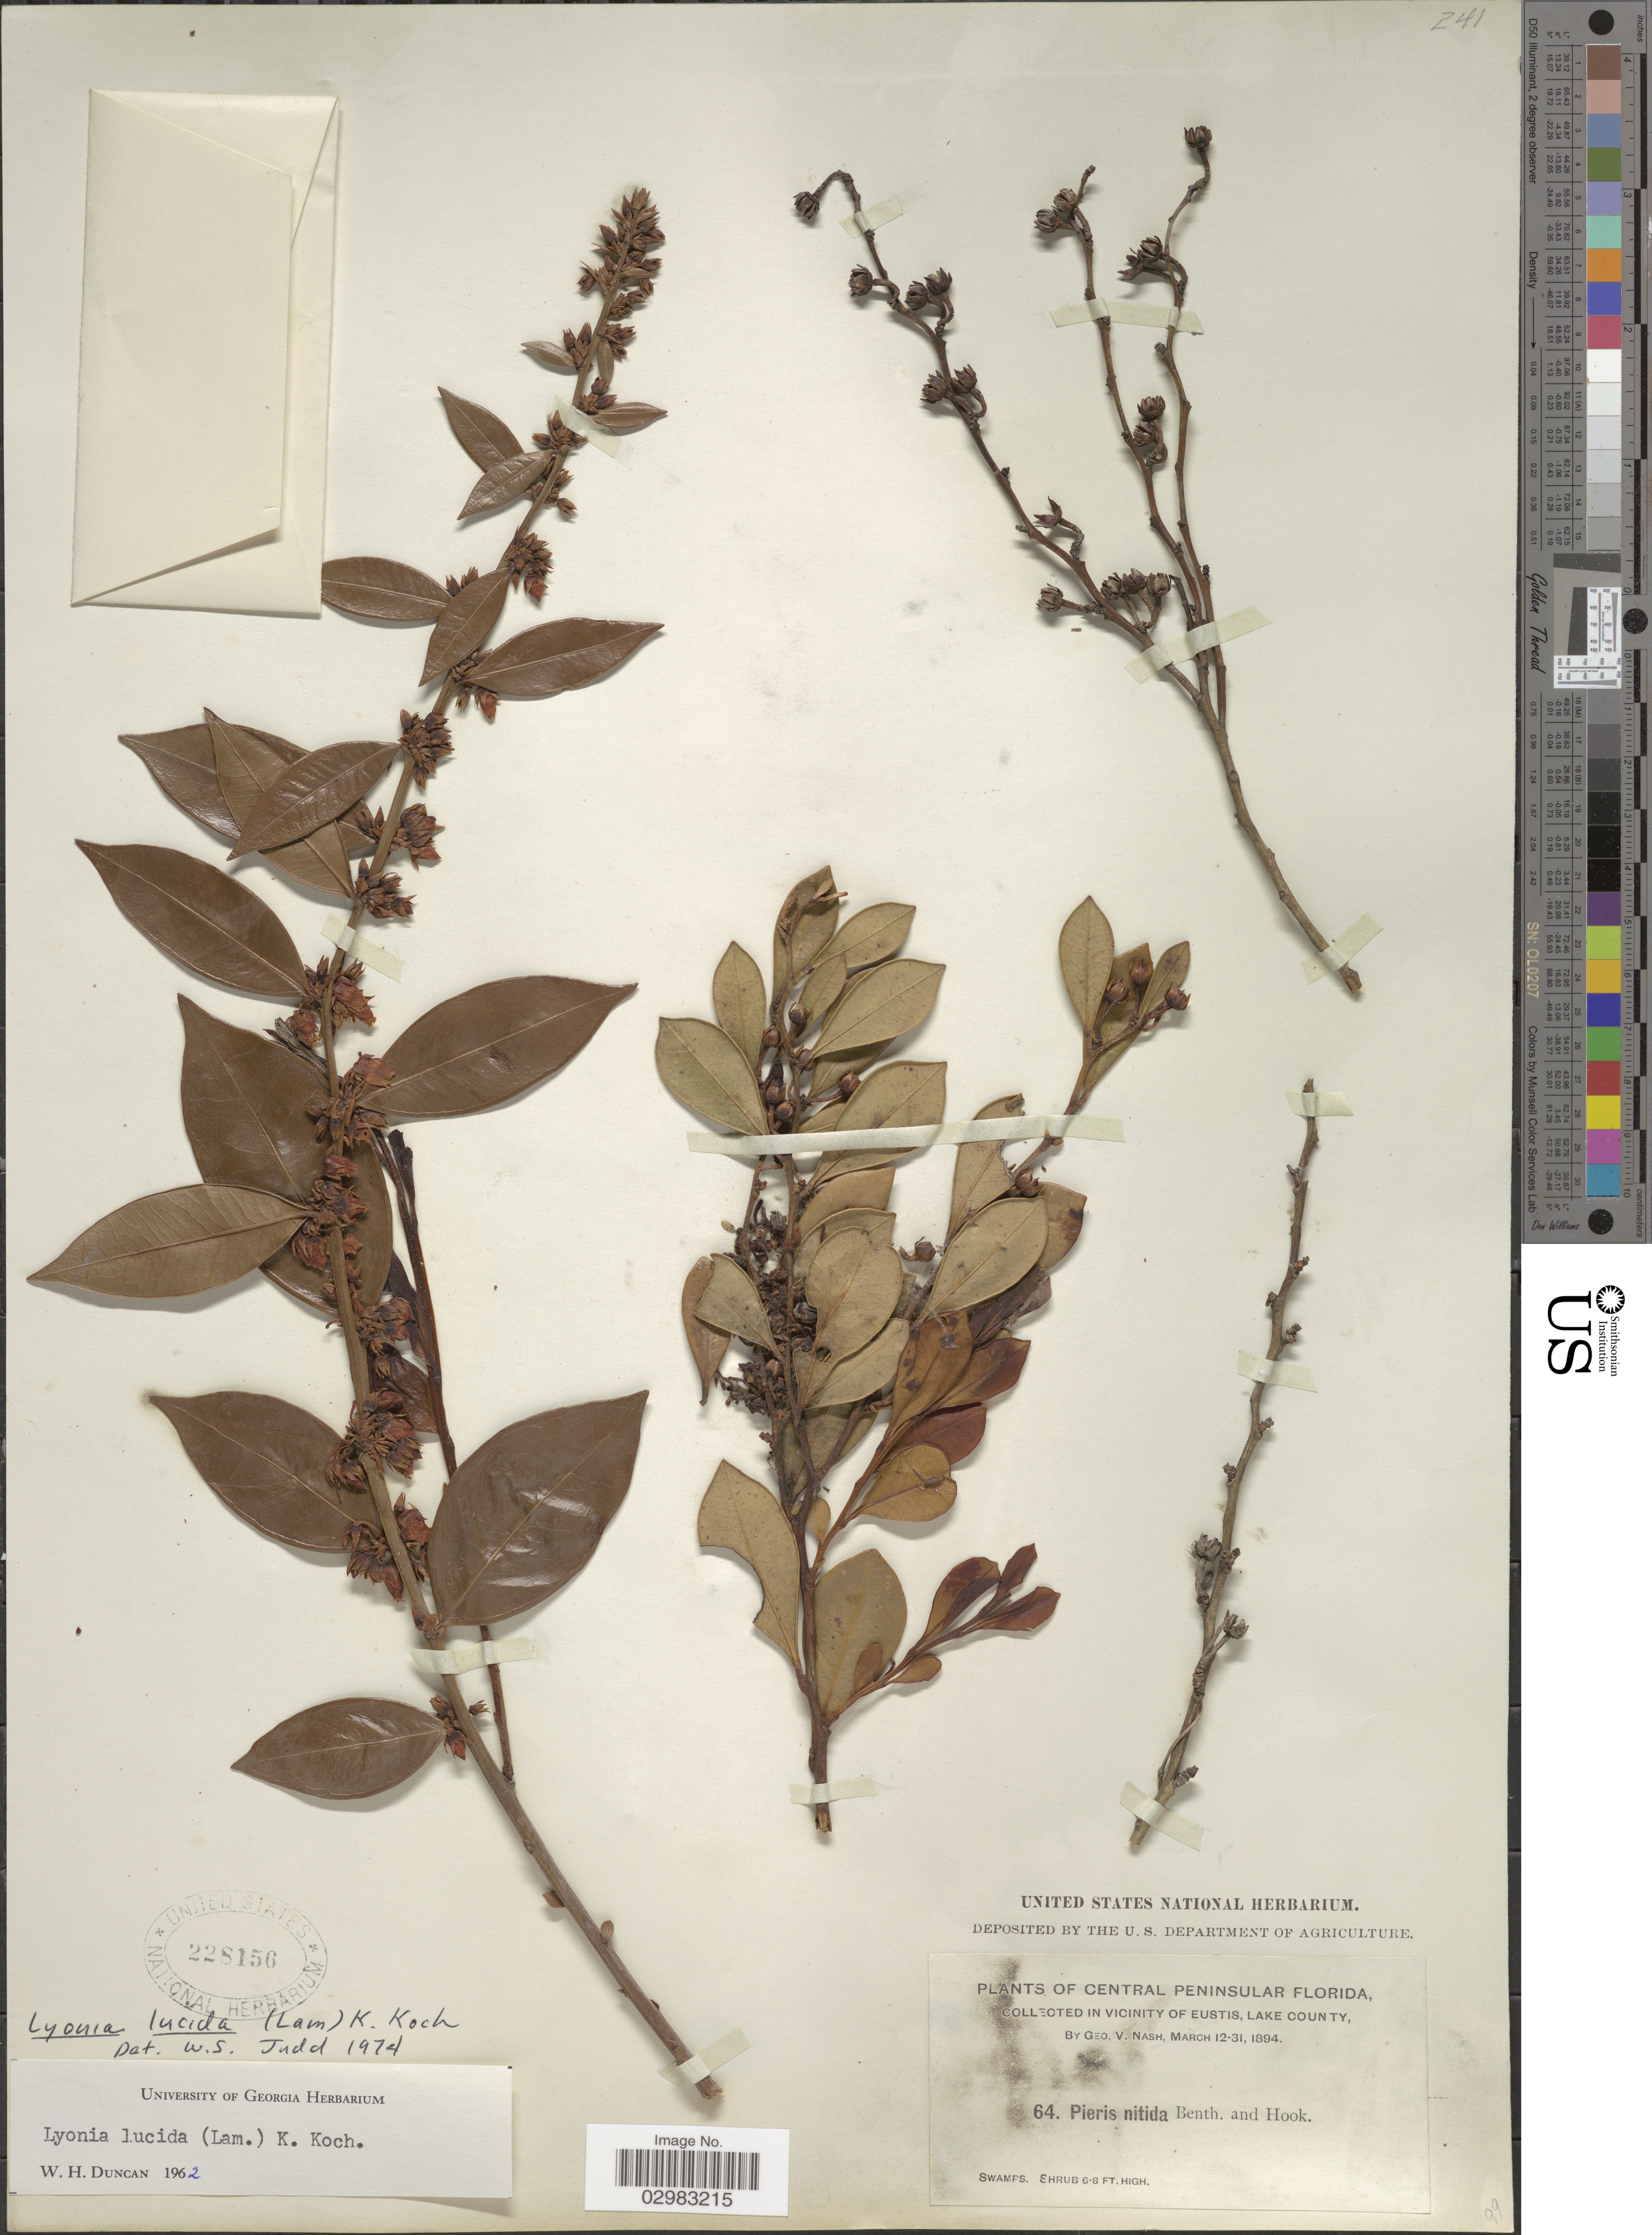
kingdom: Plantae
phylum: Tracheophyta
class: Magnoliopsida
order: Ericales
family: Ericaceae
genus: Lyonia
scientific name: Lyonia lucida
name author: K. Koch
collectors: G. V. Nash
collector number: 64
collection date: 1894-03-12/1894-03-31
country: United States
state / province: Florida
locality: Central Peninsular Florida. Vicinity of Eustis, Lake County.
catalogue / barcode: US 228156